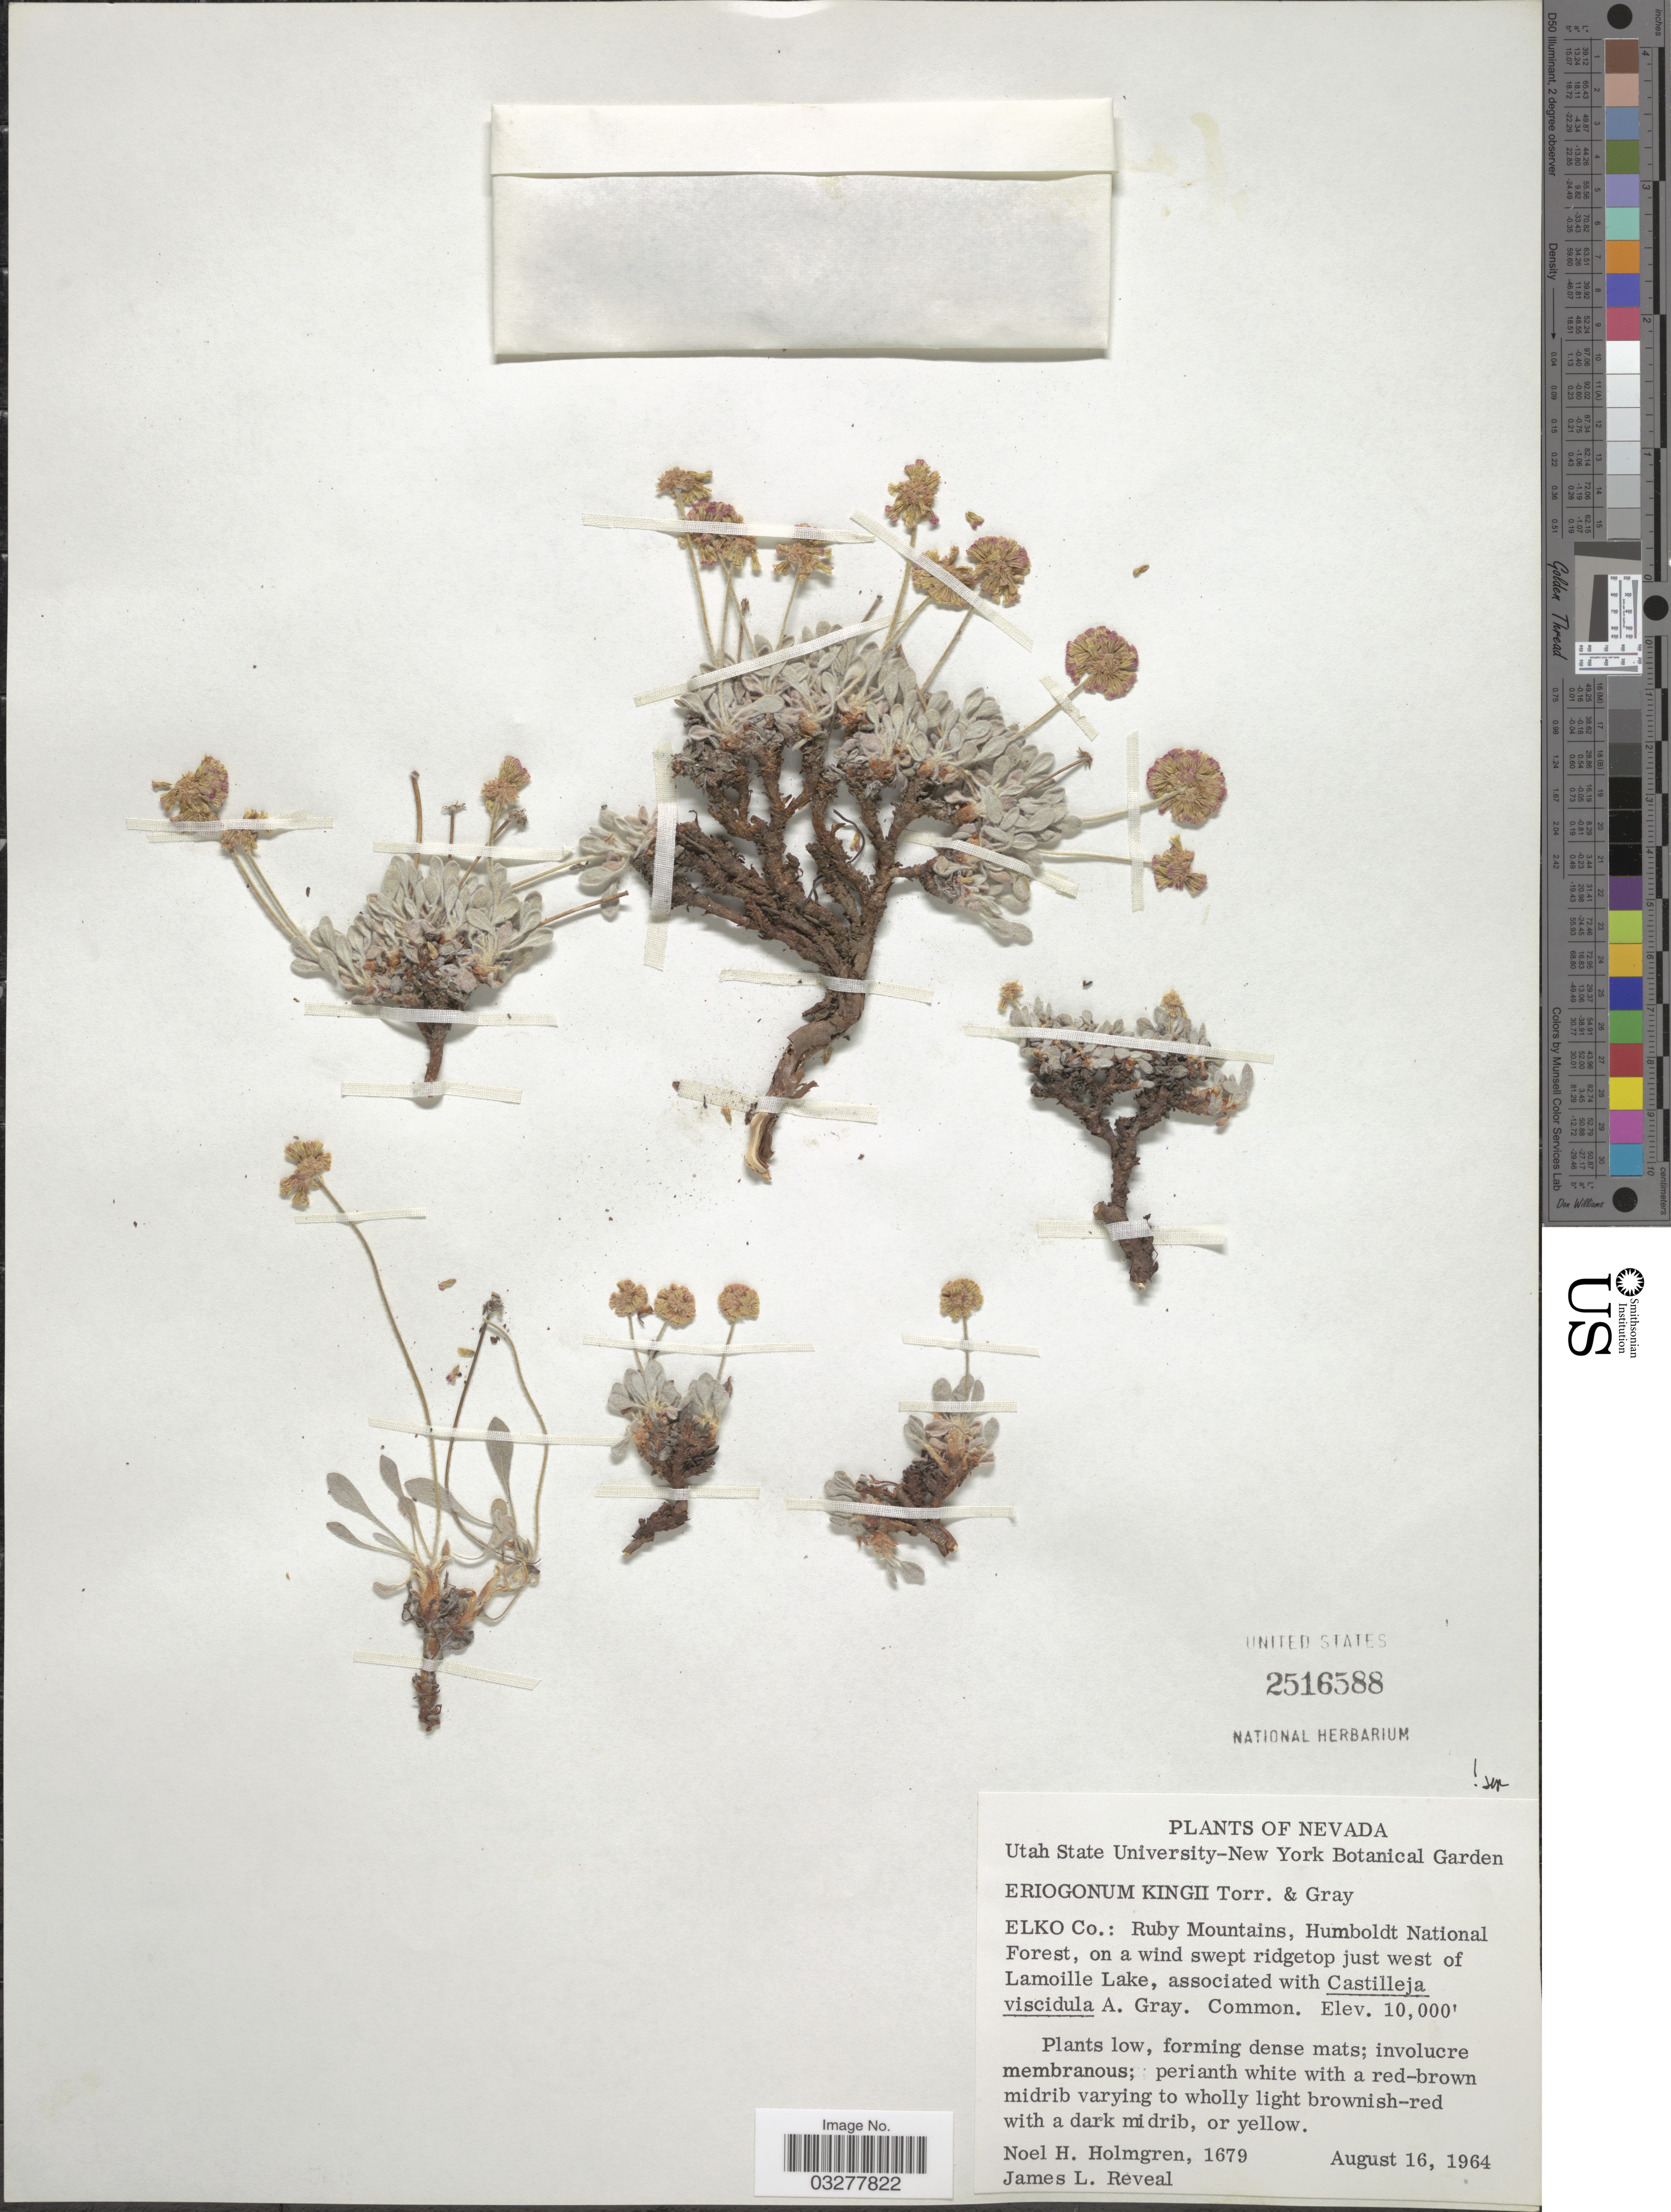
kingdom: Plantae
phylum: Tracheophyta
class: Magnoliopsida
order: Caryophyllales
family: Polygonaceae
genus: Eriogonum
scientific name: Eriogonum kingii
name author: Torr. & A. Gray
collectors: N. H. Holmgren & J. L. Reveal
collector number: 1679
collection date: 1964-08-16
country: United States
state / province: Nevada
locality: Elko Co.: Ruby Mountains, Humboldt National Forest, on a wind swept ridgetop just west of Lamoille Lake.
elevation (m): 3048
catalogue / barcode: US 2516588